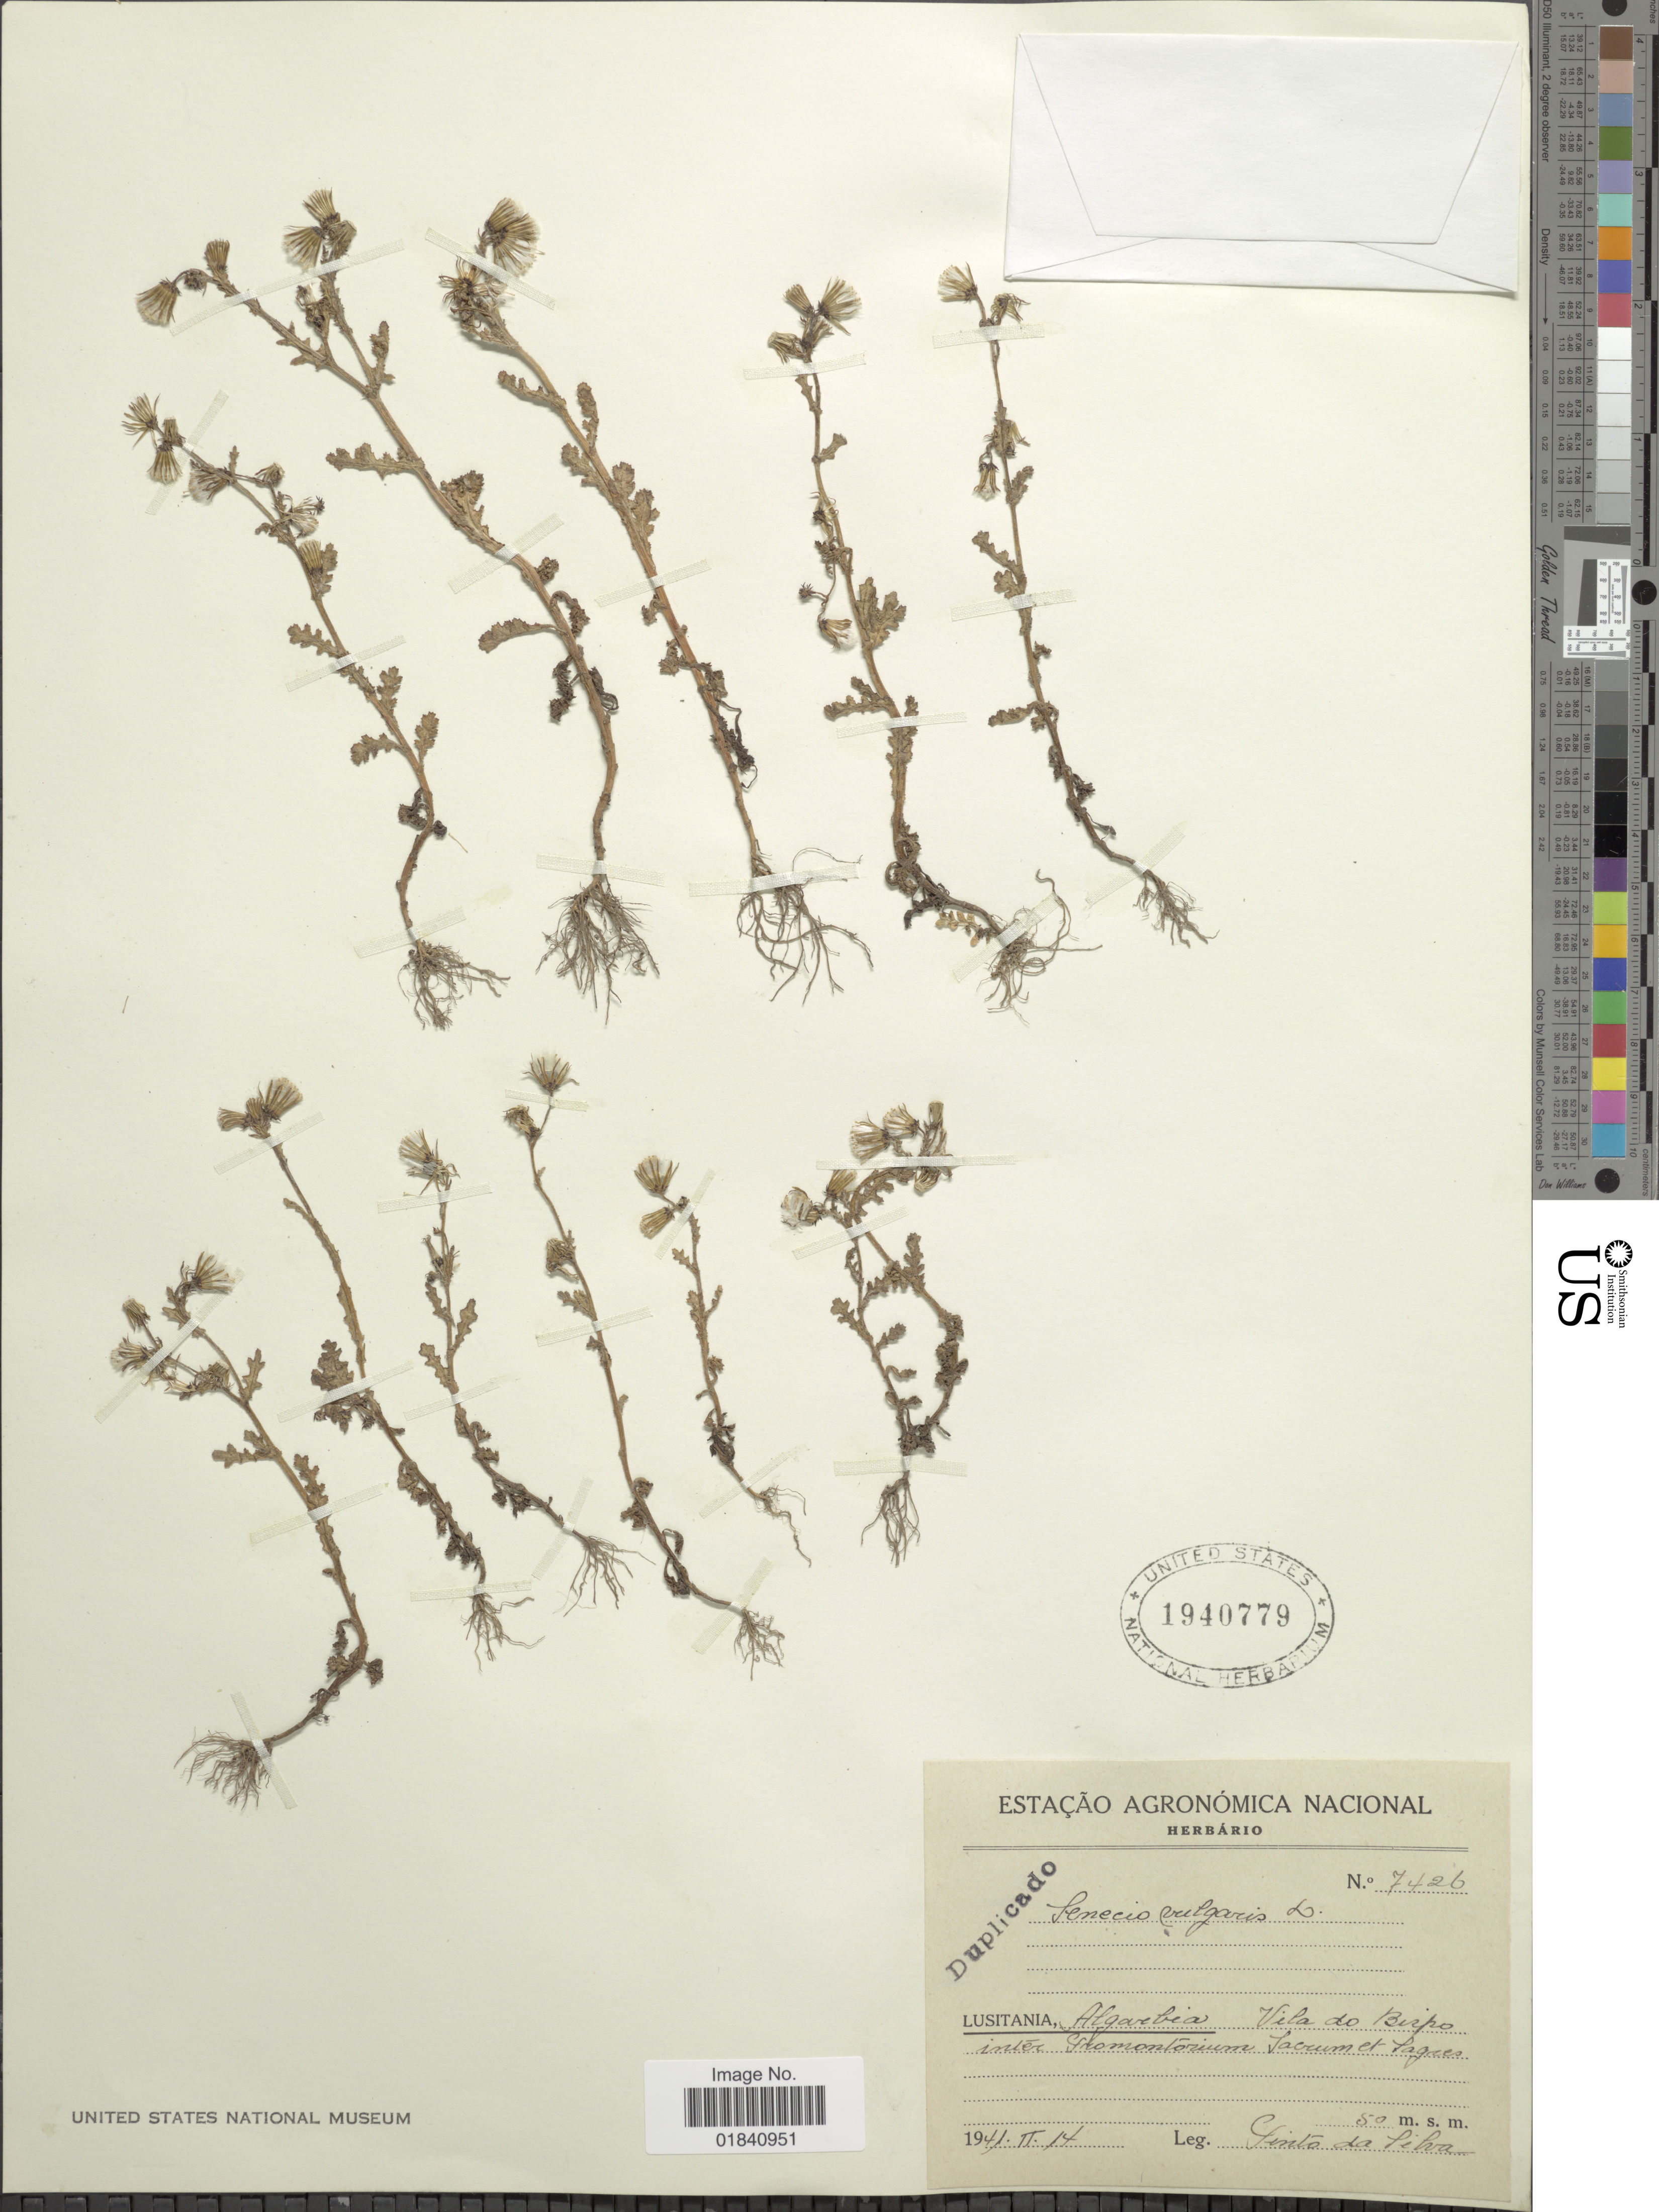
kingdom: Plantae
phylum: Tracheophyta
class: Magnoliopsida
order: Asterales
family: Asteraceae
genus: Senecio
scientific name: Senecio vulgaris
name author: L.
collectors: A. Pinto da Silva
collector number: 7426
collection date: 1941-02-14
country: Portugal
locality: Algarbia Vila do Birpo inter Glomontarium Jacrum et Lagues [interpreted]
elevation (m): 80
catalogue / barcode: US 1940779